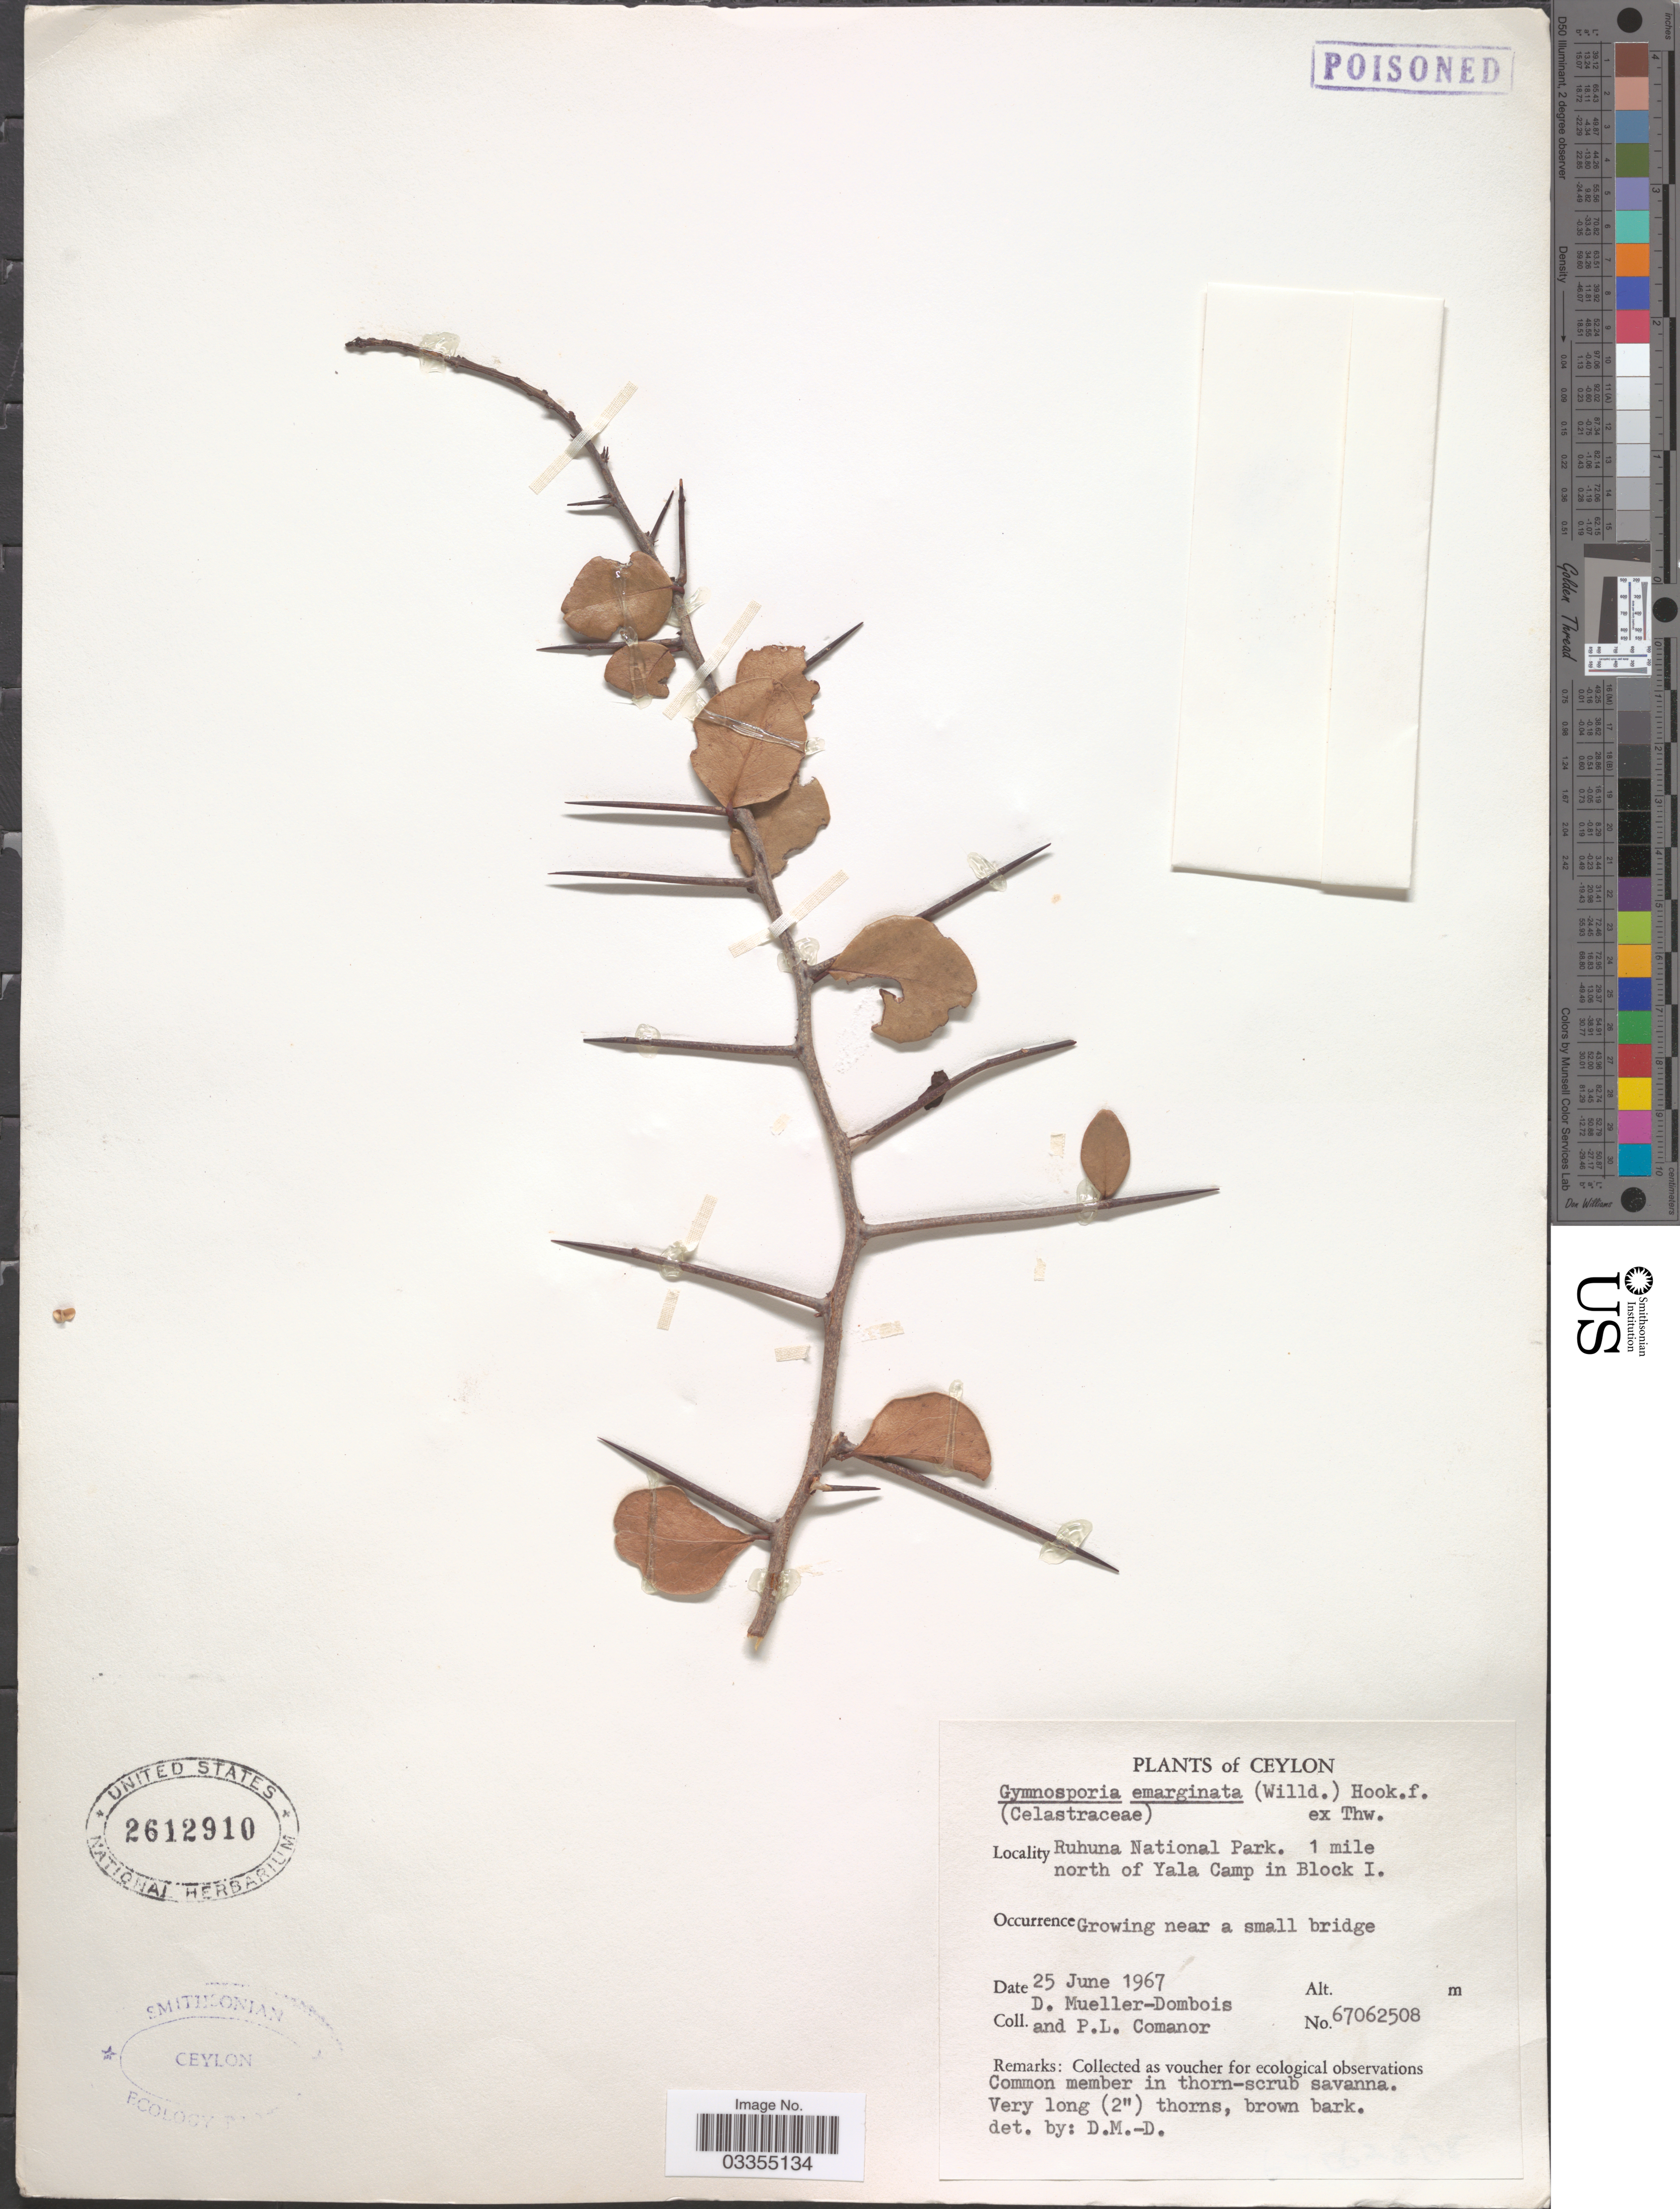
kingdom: Plantae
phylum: Tracheophyta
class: Magnoliopsida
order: Celastrales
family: Celastraceae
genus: Gymnosporia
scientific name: Gymnosporia emarginata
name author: (Willd.) Thwaites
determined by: Strong, Mark T., (BOT), Smithsonian Institution - National Museum of Natural History (UNITED STATES)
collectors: D. Meuller-Dombois & P. Comanor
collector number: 67062508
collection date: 1967-06-25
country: Sri Lanka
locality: Ceylon. Ruhuna National Park. 1 mile north of Yala Camp in Block I.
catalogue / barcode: US 2612910